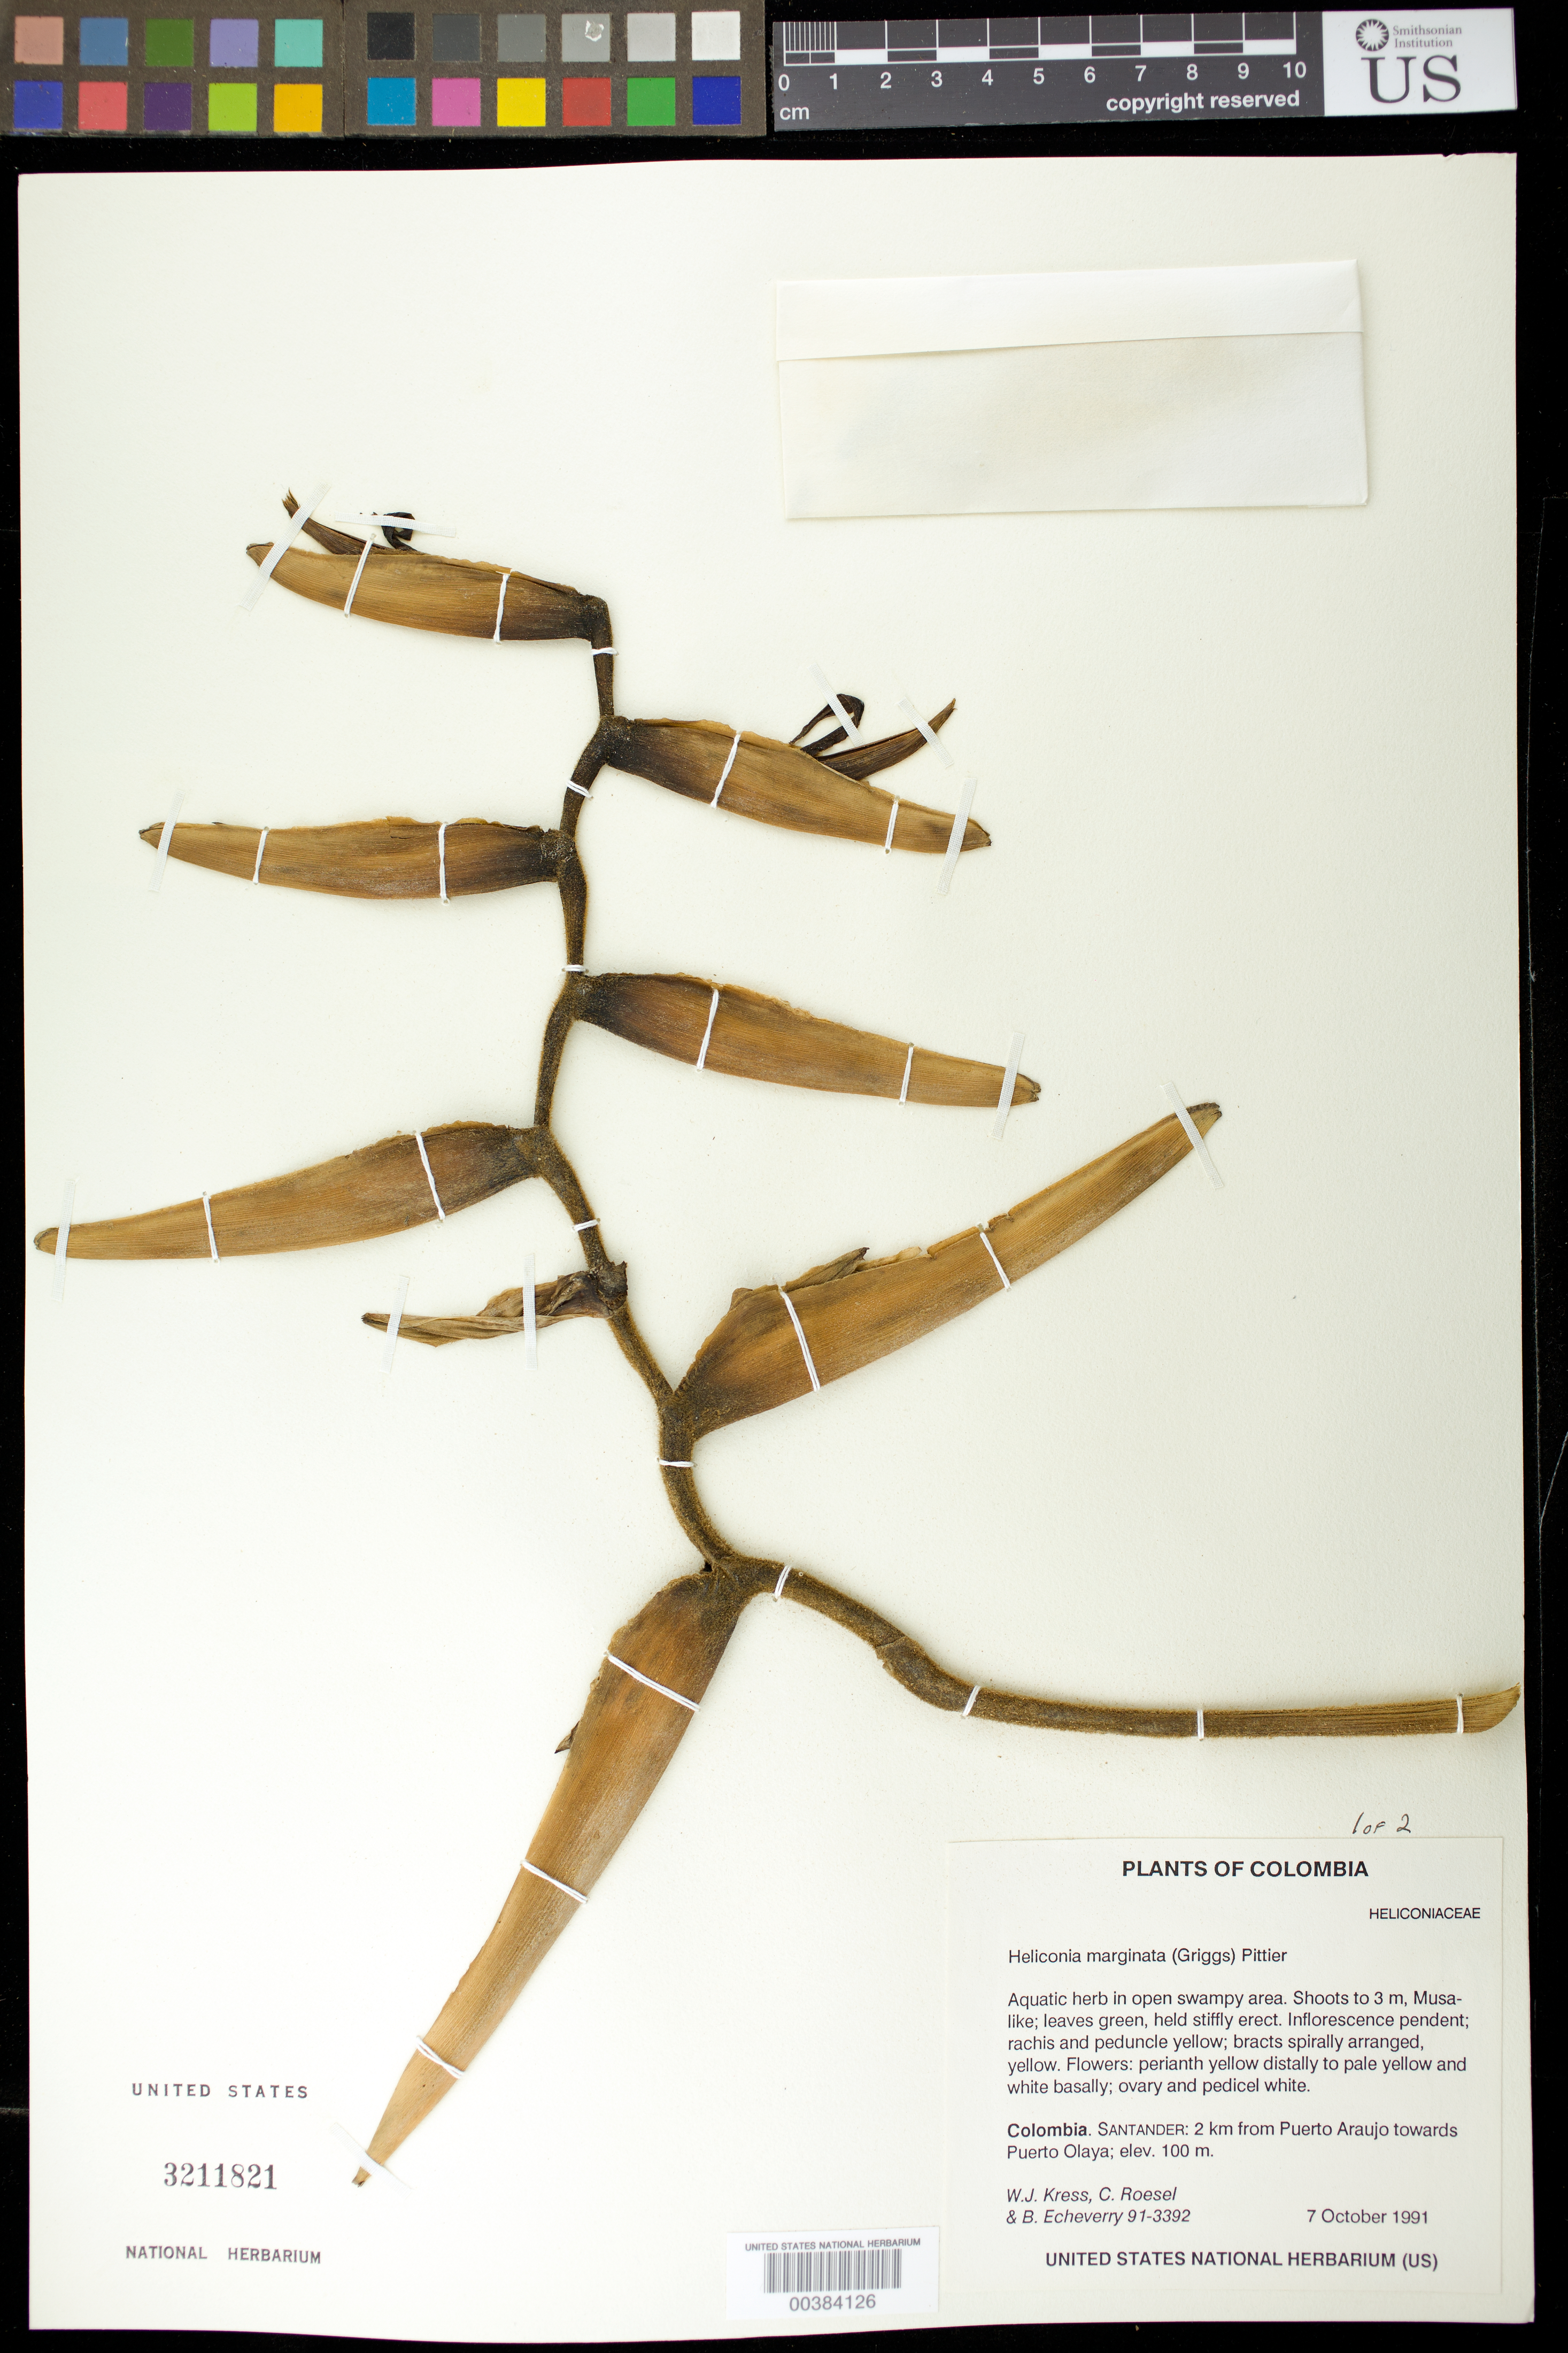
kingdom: Plantae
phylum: Tracheophyta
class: Liliopsida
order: Zingiberales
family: Heliconiaceae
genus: Heliconia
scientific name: Heliconia marginata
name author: (R.F. Griggs) Pittier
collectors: W. J. Kress, C. S. Roesel & B. Echeverry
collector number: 91-3392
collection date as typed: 07 Oct 1991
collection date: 1991-10-07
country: Colombia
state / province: Santander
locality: Between Puerto Araujo and Puerto Olaya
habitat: Open swampy area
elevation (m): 100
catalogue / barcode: US 3211821